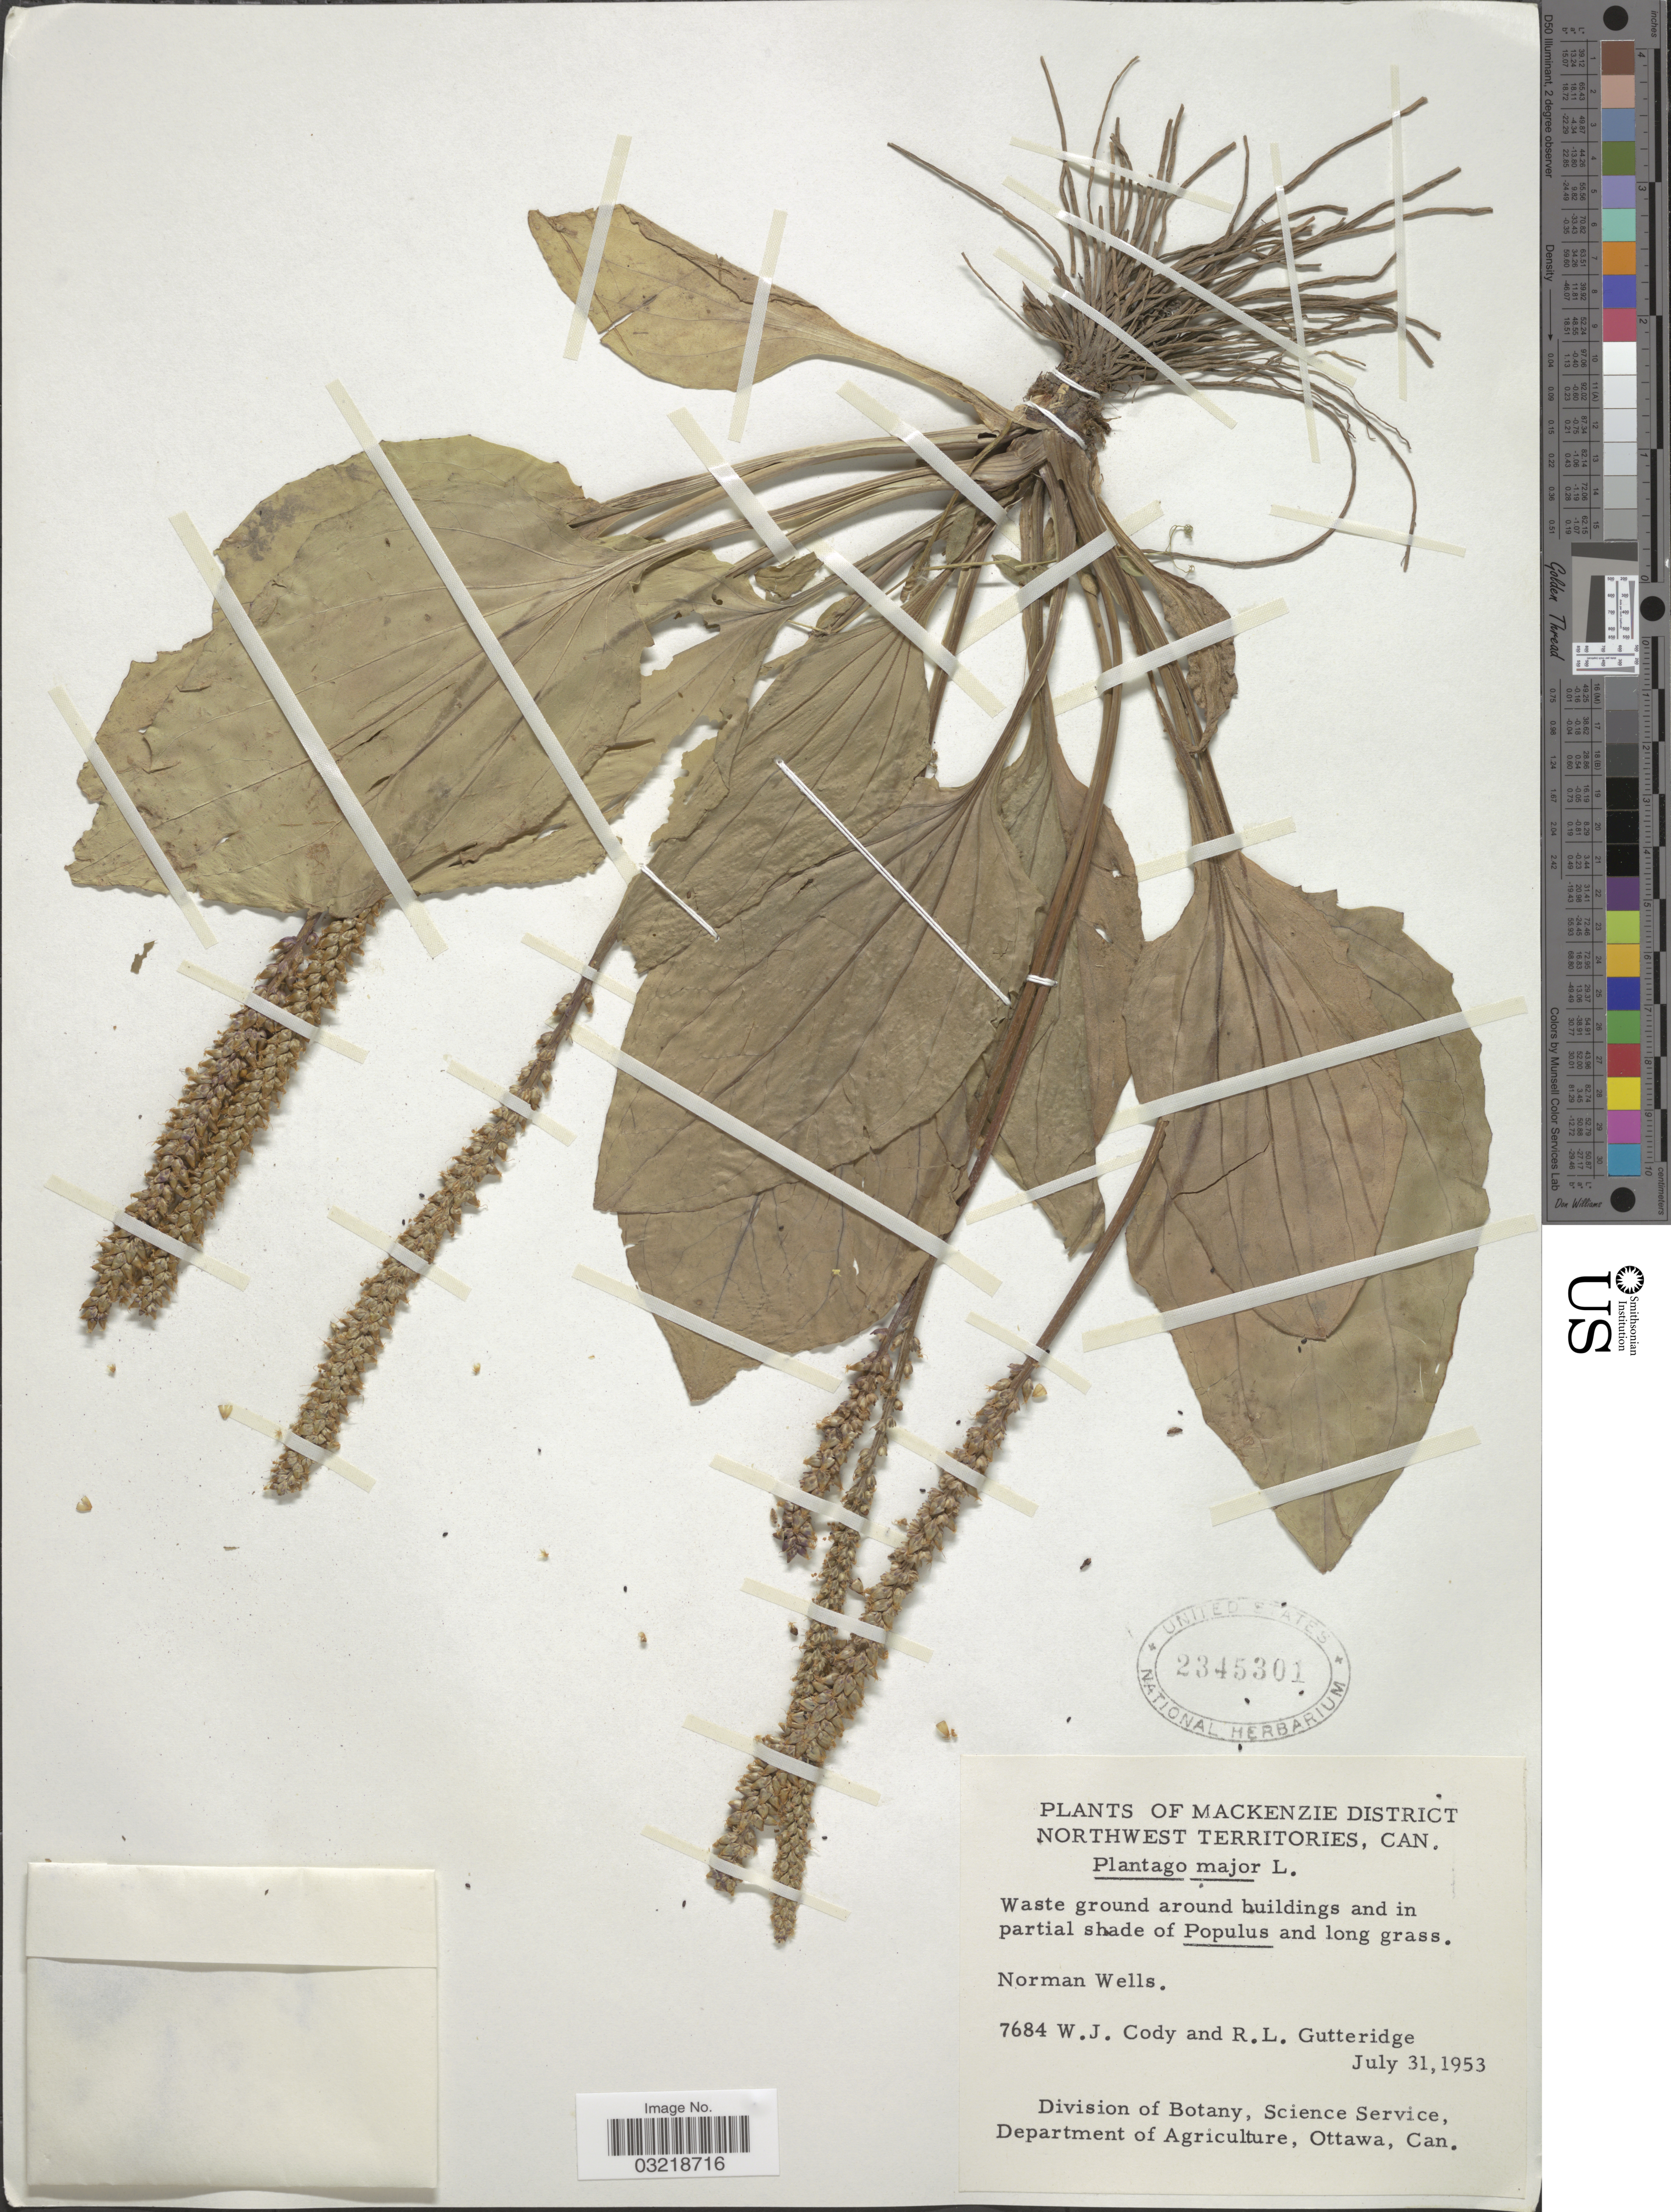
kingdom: Plantae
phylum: Tracheophyta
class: Magnoliopsida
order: Lamiales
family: Plantaginaceae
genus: Plantago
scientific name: Plantago major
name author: L.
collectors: W. Cody & R. Gutteridge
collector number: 7684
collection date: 1953-07-31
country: Canada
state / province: Northwest Territories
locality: Mackenzie District. Norman Wells.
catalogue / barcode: US 2345301